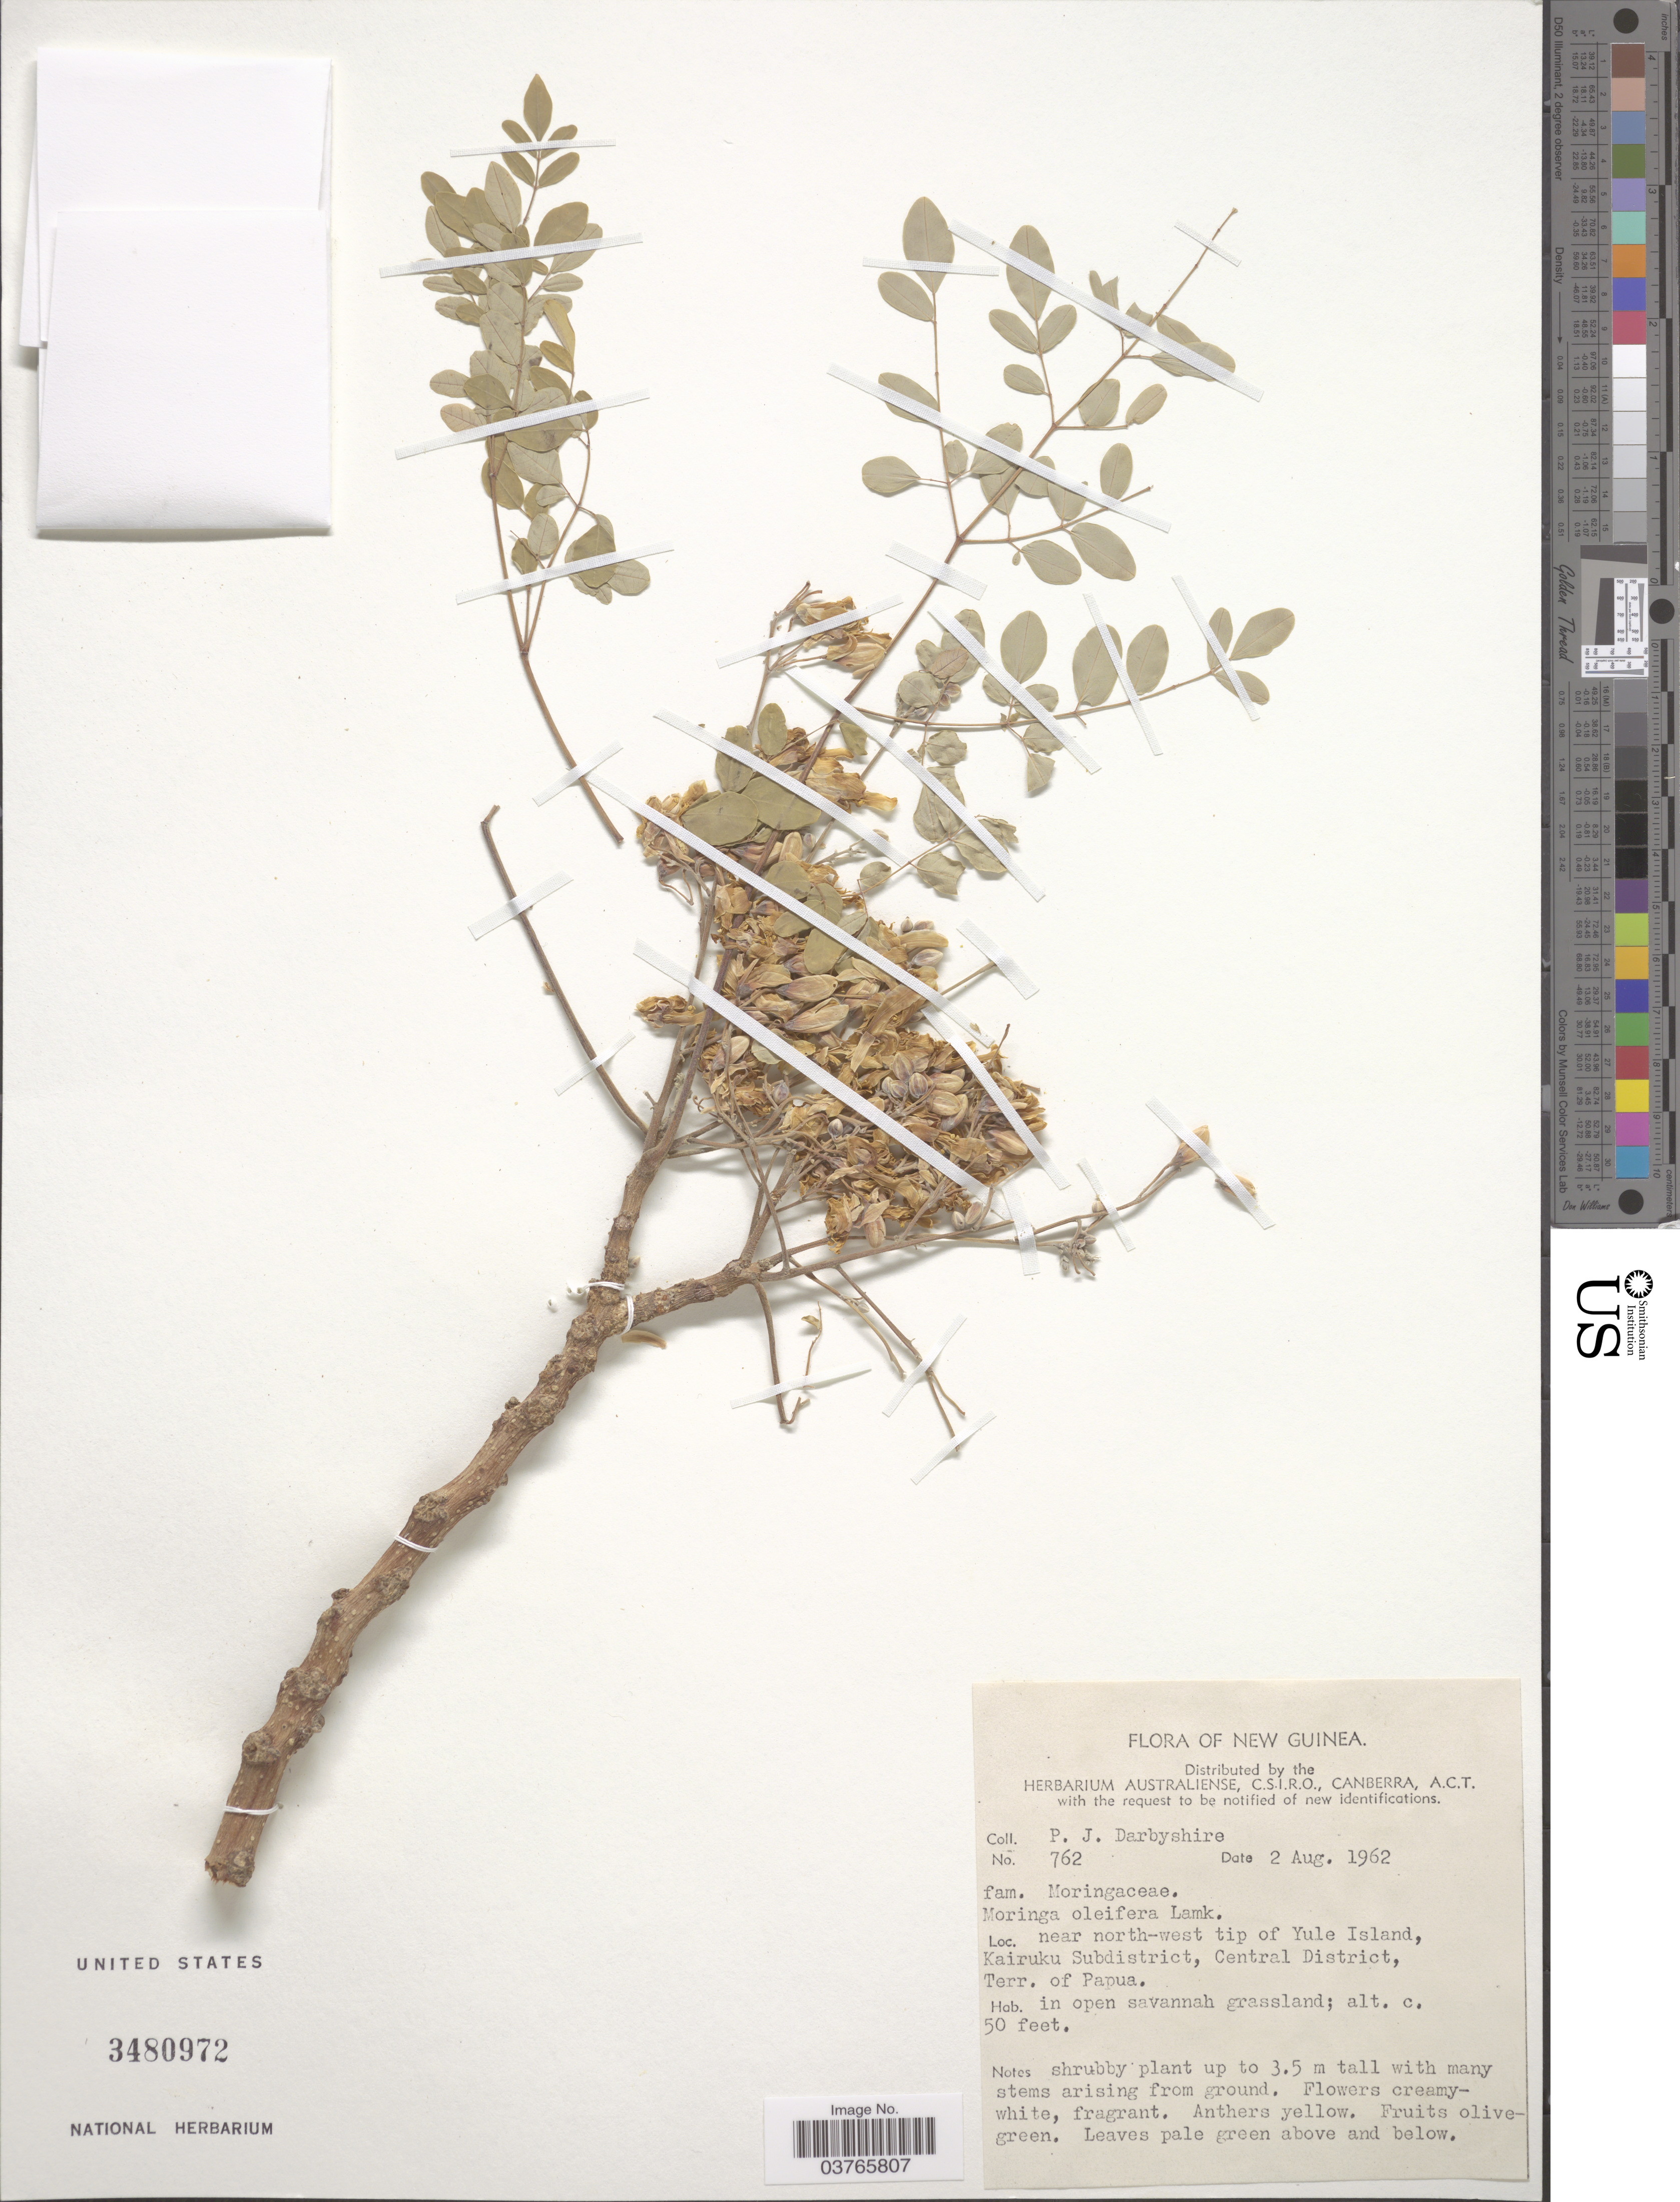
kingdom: Plantae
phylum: Tracheophyta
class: Magnoliopsida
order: Brassicales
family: Moringaceae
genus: Moringa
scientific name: Moringa oleifera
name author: Lam.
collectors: P. Darbyshire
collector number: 762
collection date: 1962-08-02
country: Papua New Guinea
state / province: Central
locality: New Guinea. Near north-west tip of Yule Island, Kairuku Subdistrict, Central District, Terr. of Papua.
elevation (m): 15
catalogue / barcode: US 3480972